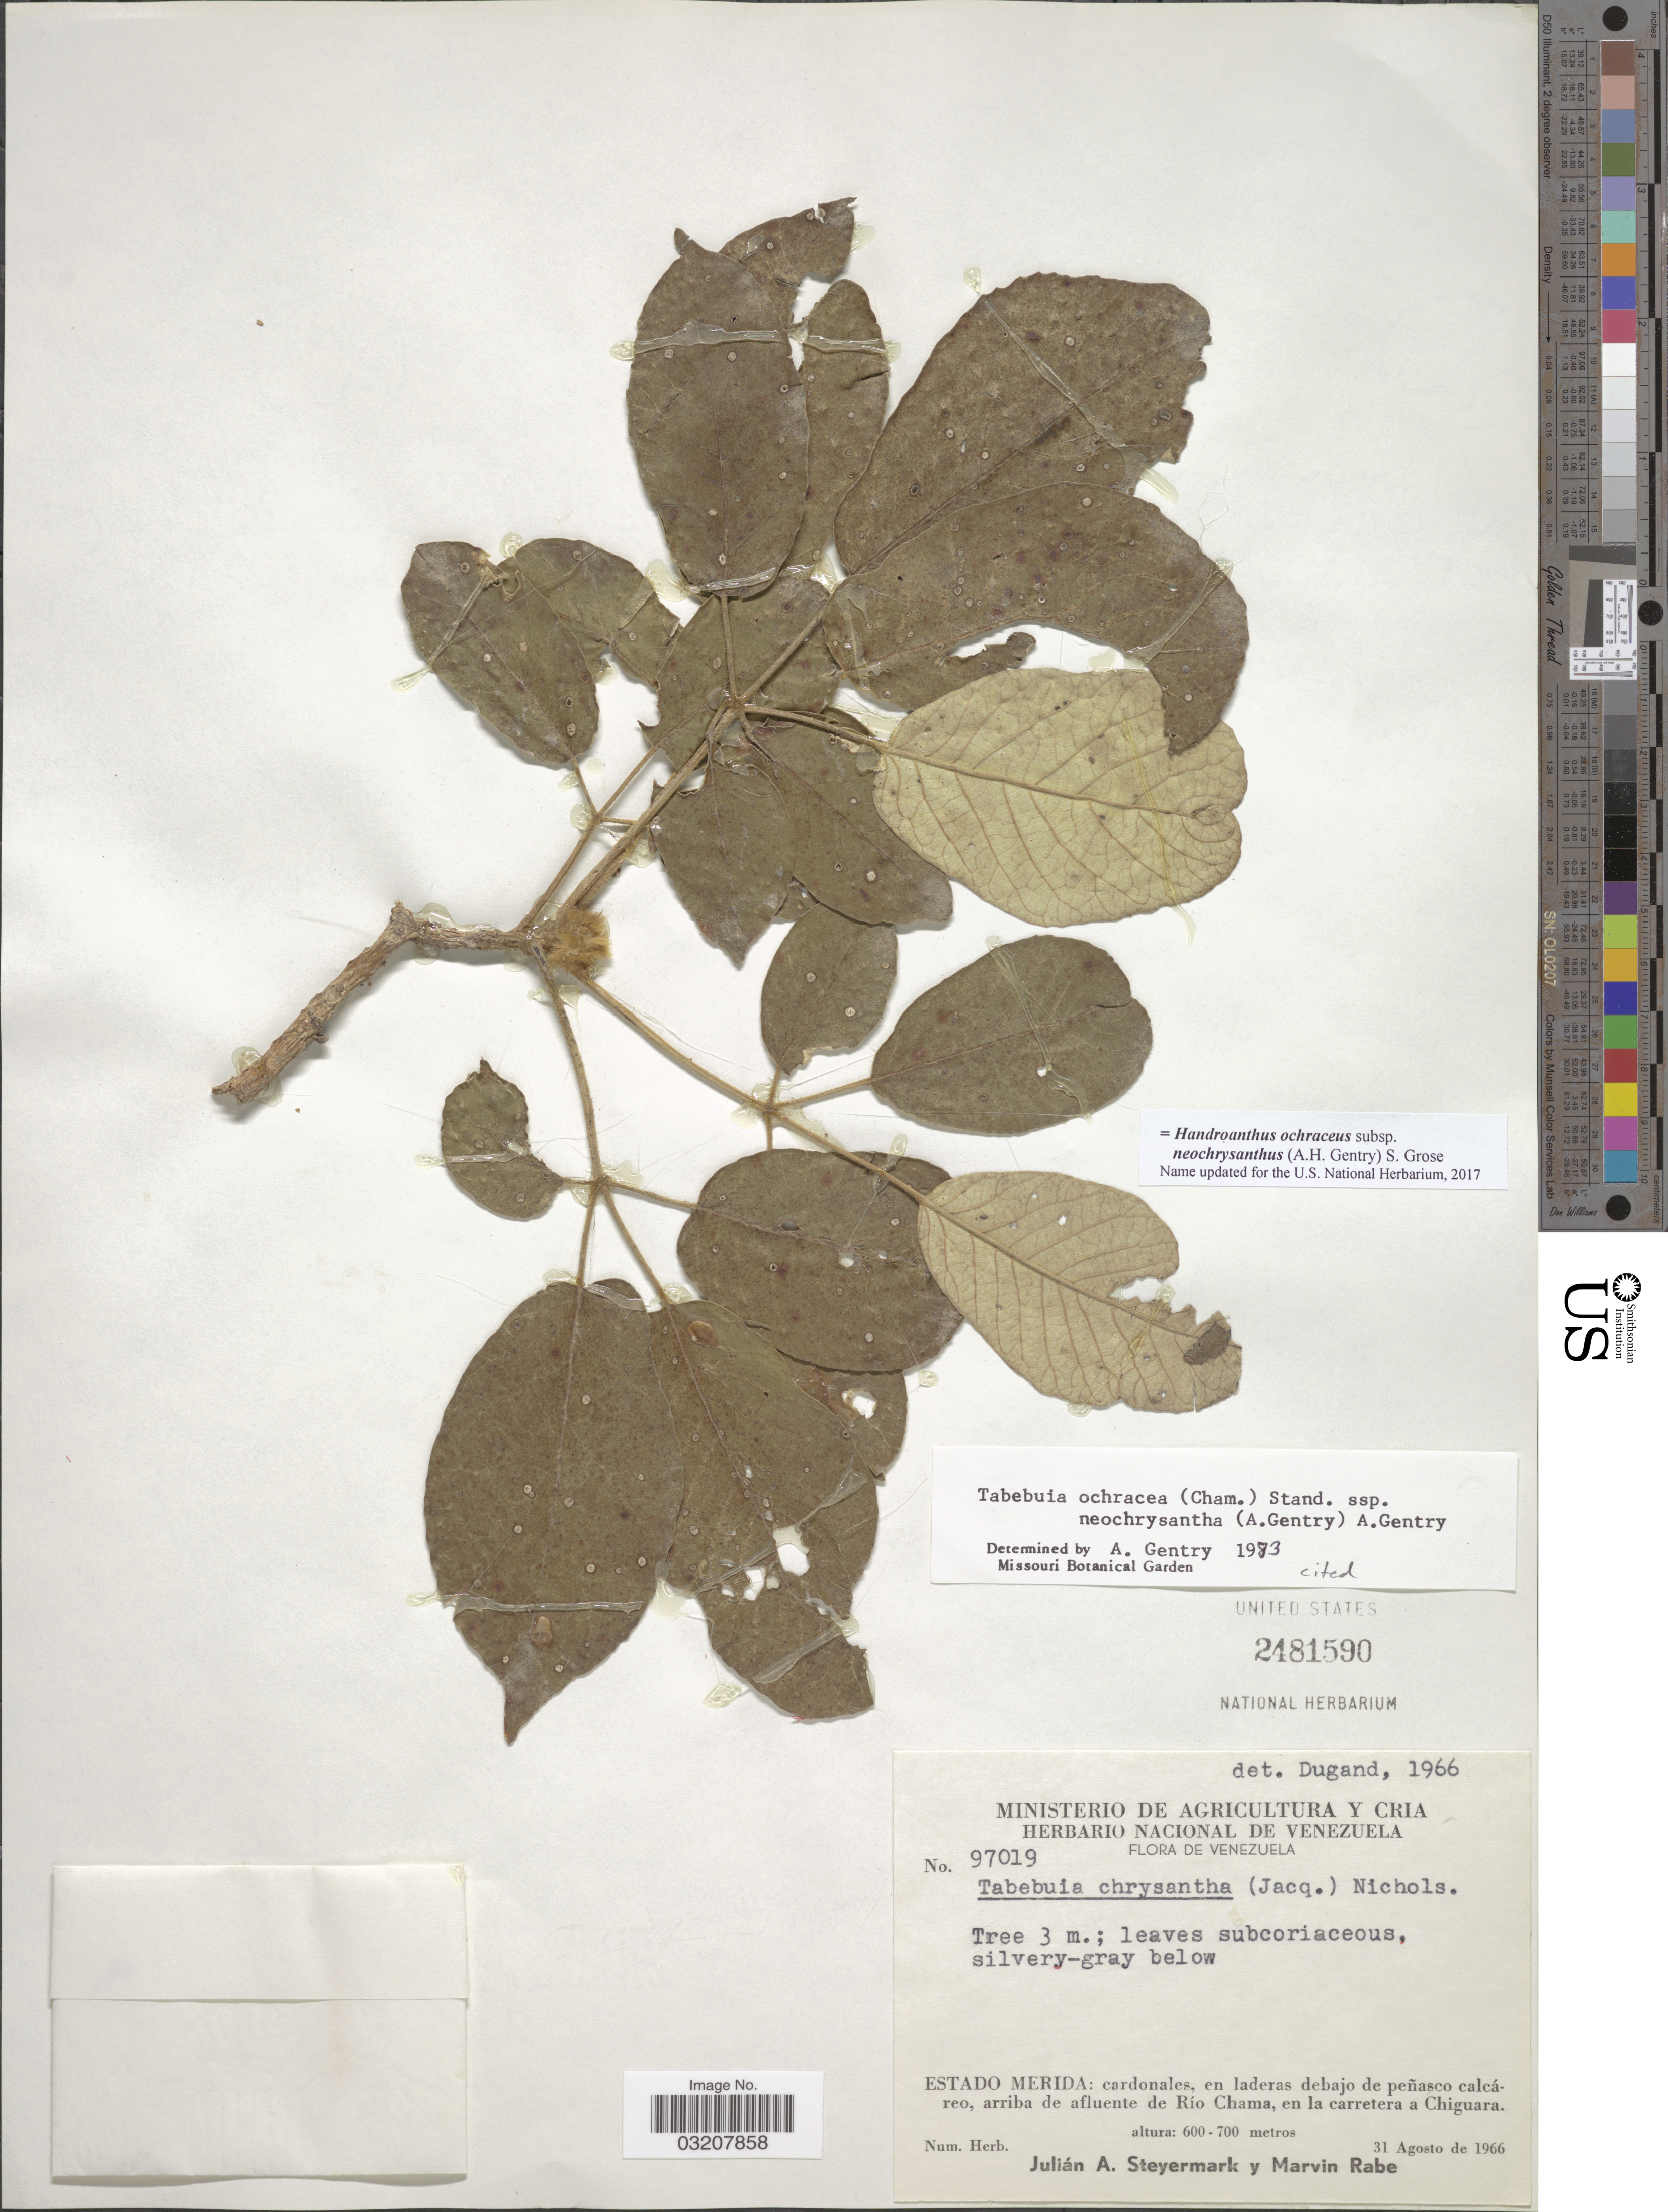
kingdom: Plantae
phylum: Tracheophyta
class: Magnoliopsida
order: Lamiales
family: Bignoniaceae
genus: Handroanthus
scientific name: Handroanthus ochraceus subsp. neochrysanthus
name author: (A.H. Gentry) S.O. Grose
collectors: J. Steyermark & M. Rabe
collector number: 97019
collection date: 1966-08-31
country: Venezuela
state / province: Mérida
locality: Arriba de afluente de Río Chama, en la carretera a Chiguara.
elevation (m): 600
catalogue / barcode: US 2481590